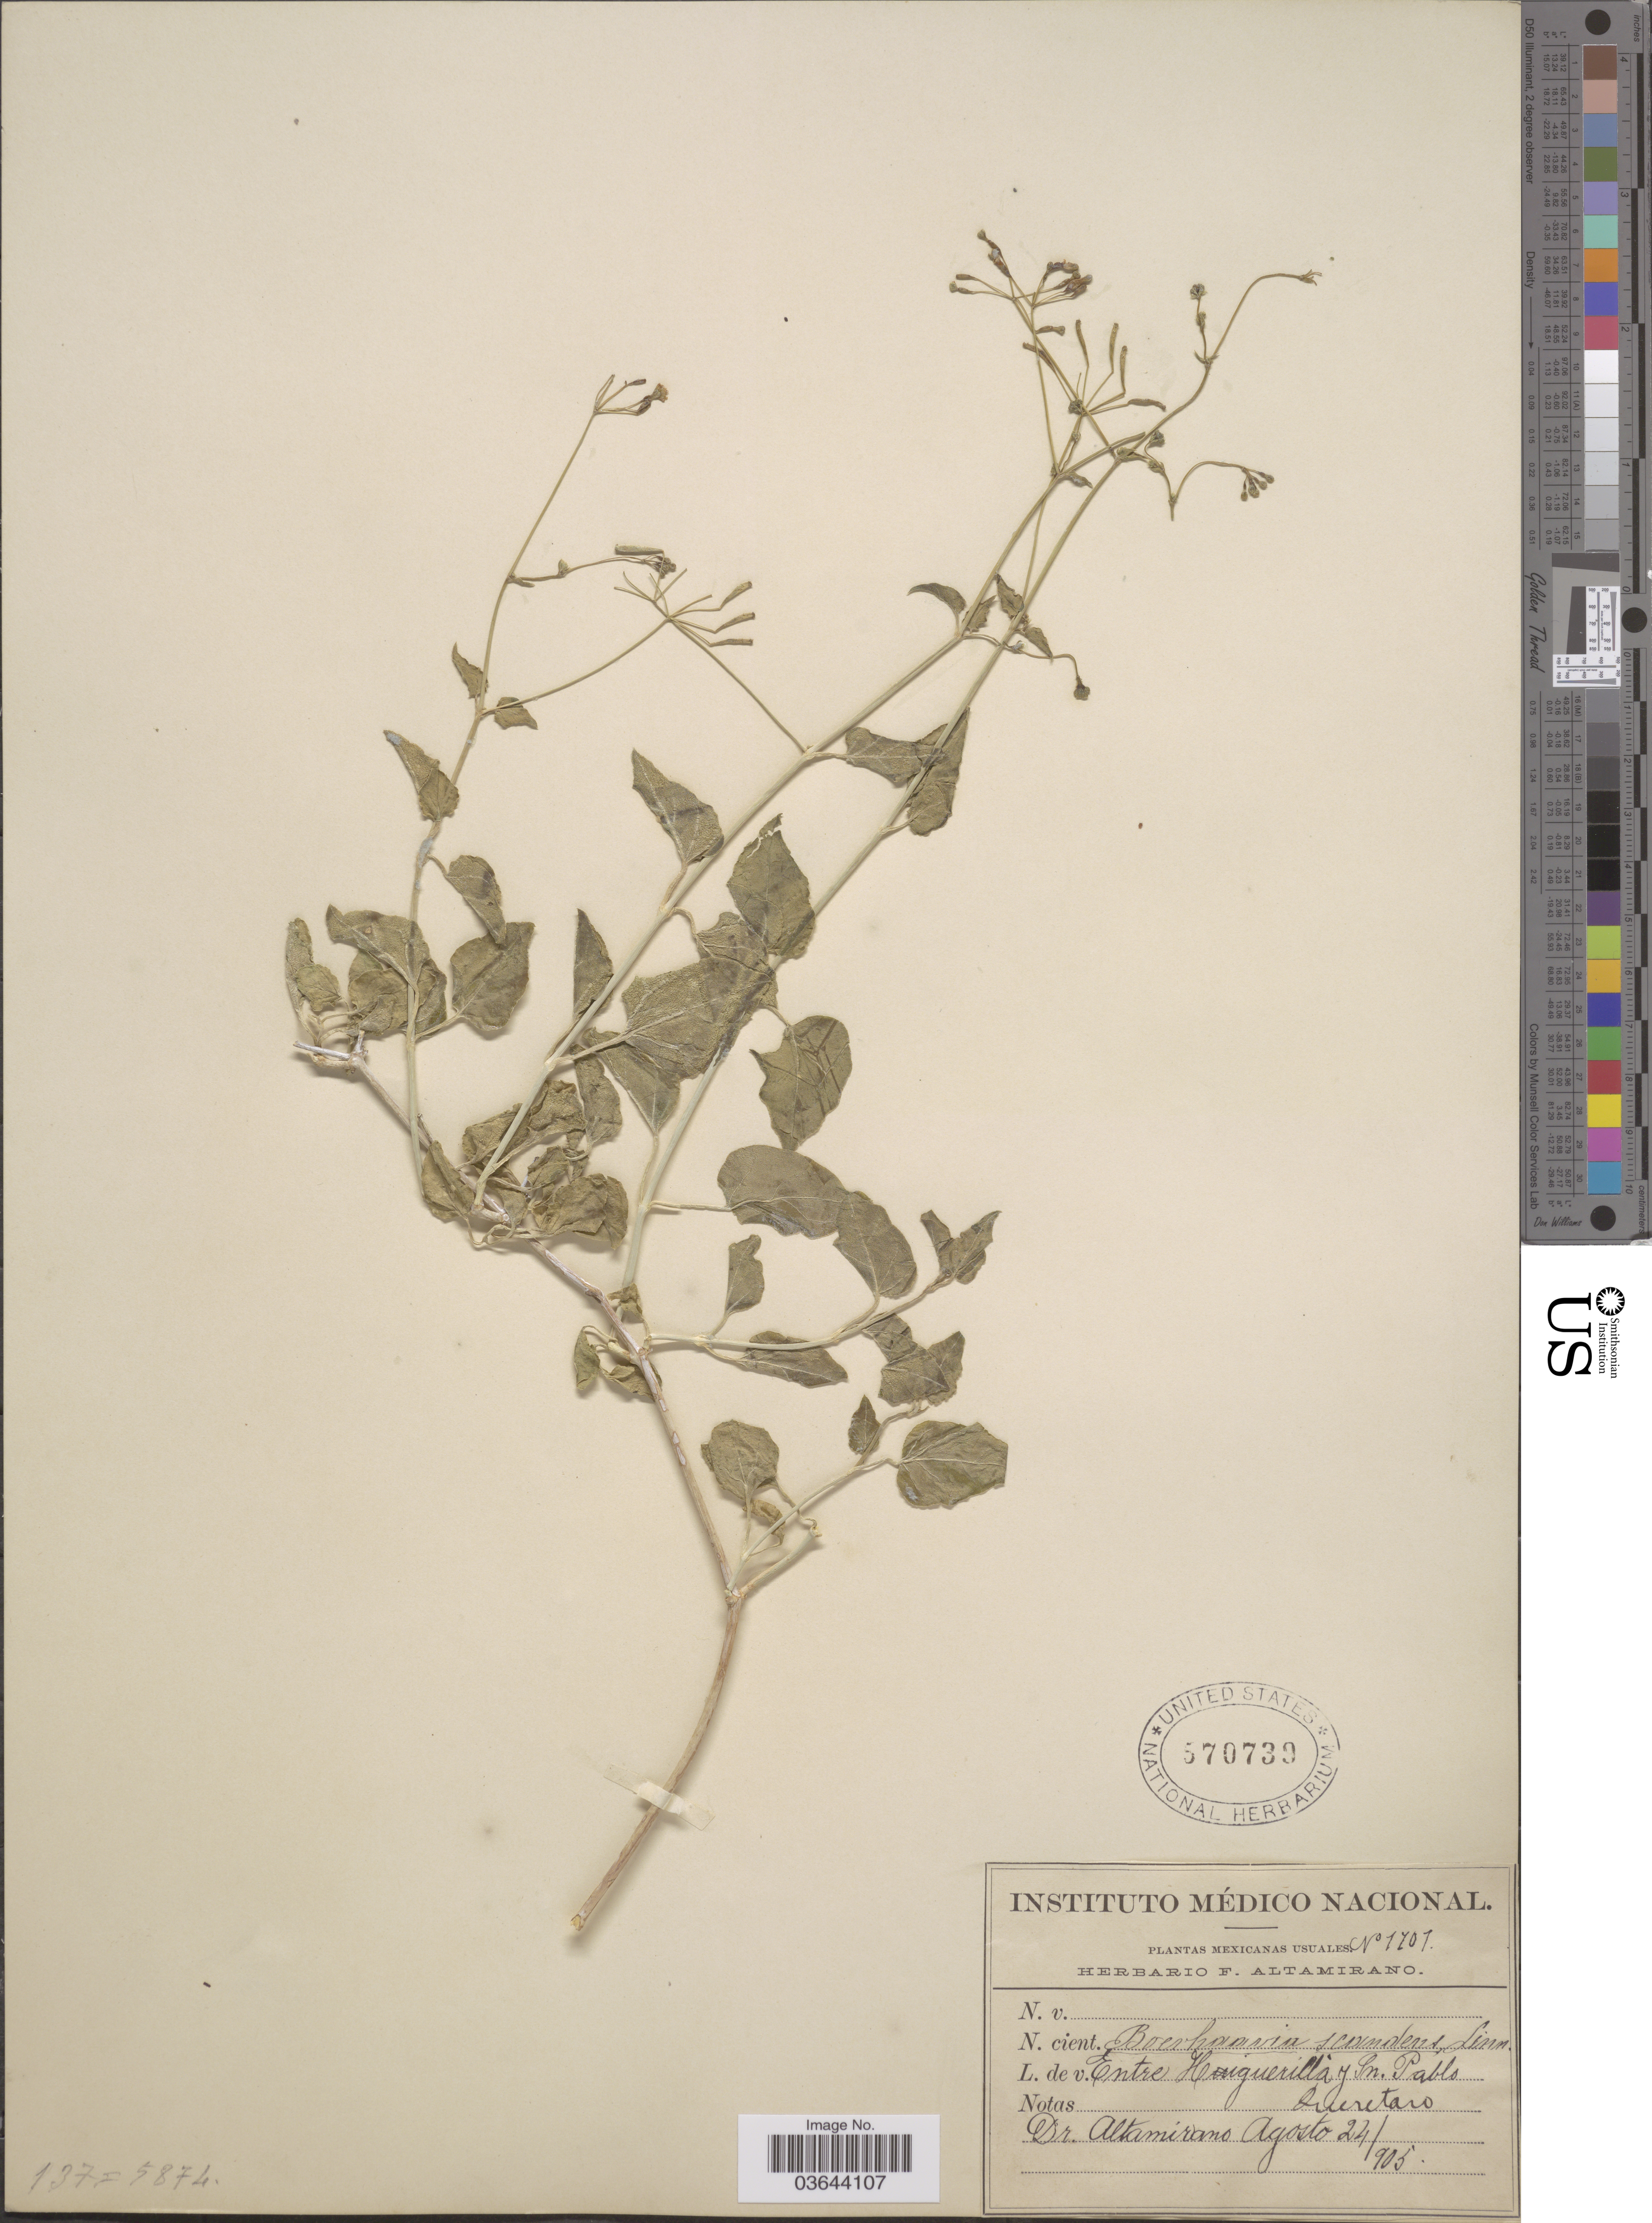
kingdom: Plantae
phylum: Tracheophyta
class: Magnoliopsida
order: Caryophyllales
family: Nyctaginaceae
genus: Commicarpus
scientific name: Commicarpus scandens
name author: (L.) Standl.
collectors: F. Altamirano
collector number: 1701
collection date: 1905-08-24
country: Mexico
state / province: Querétaro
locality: Mexicanas Usuales. Entre Higuerilla y Sn. Pablo.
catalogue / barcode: US 570739